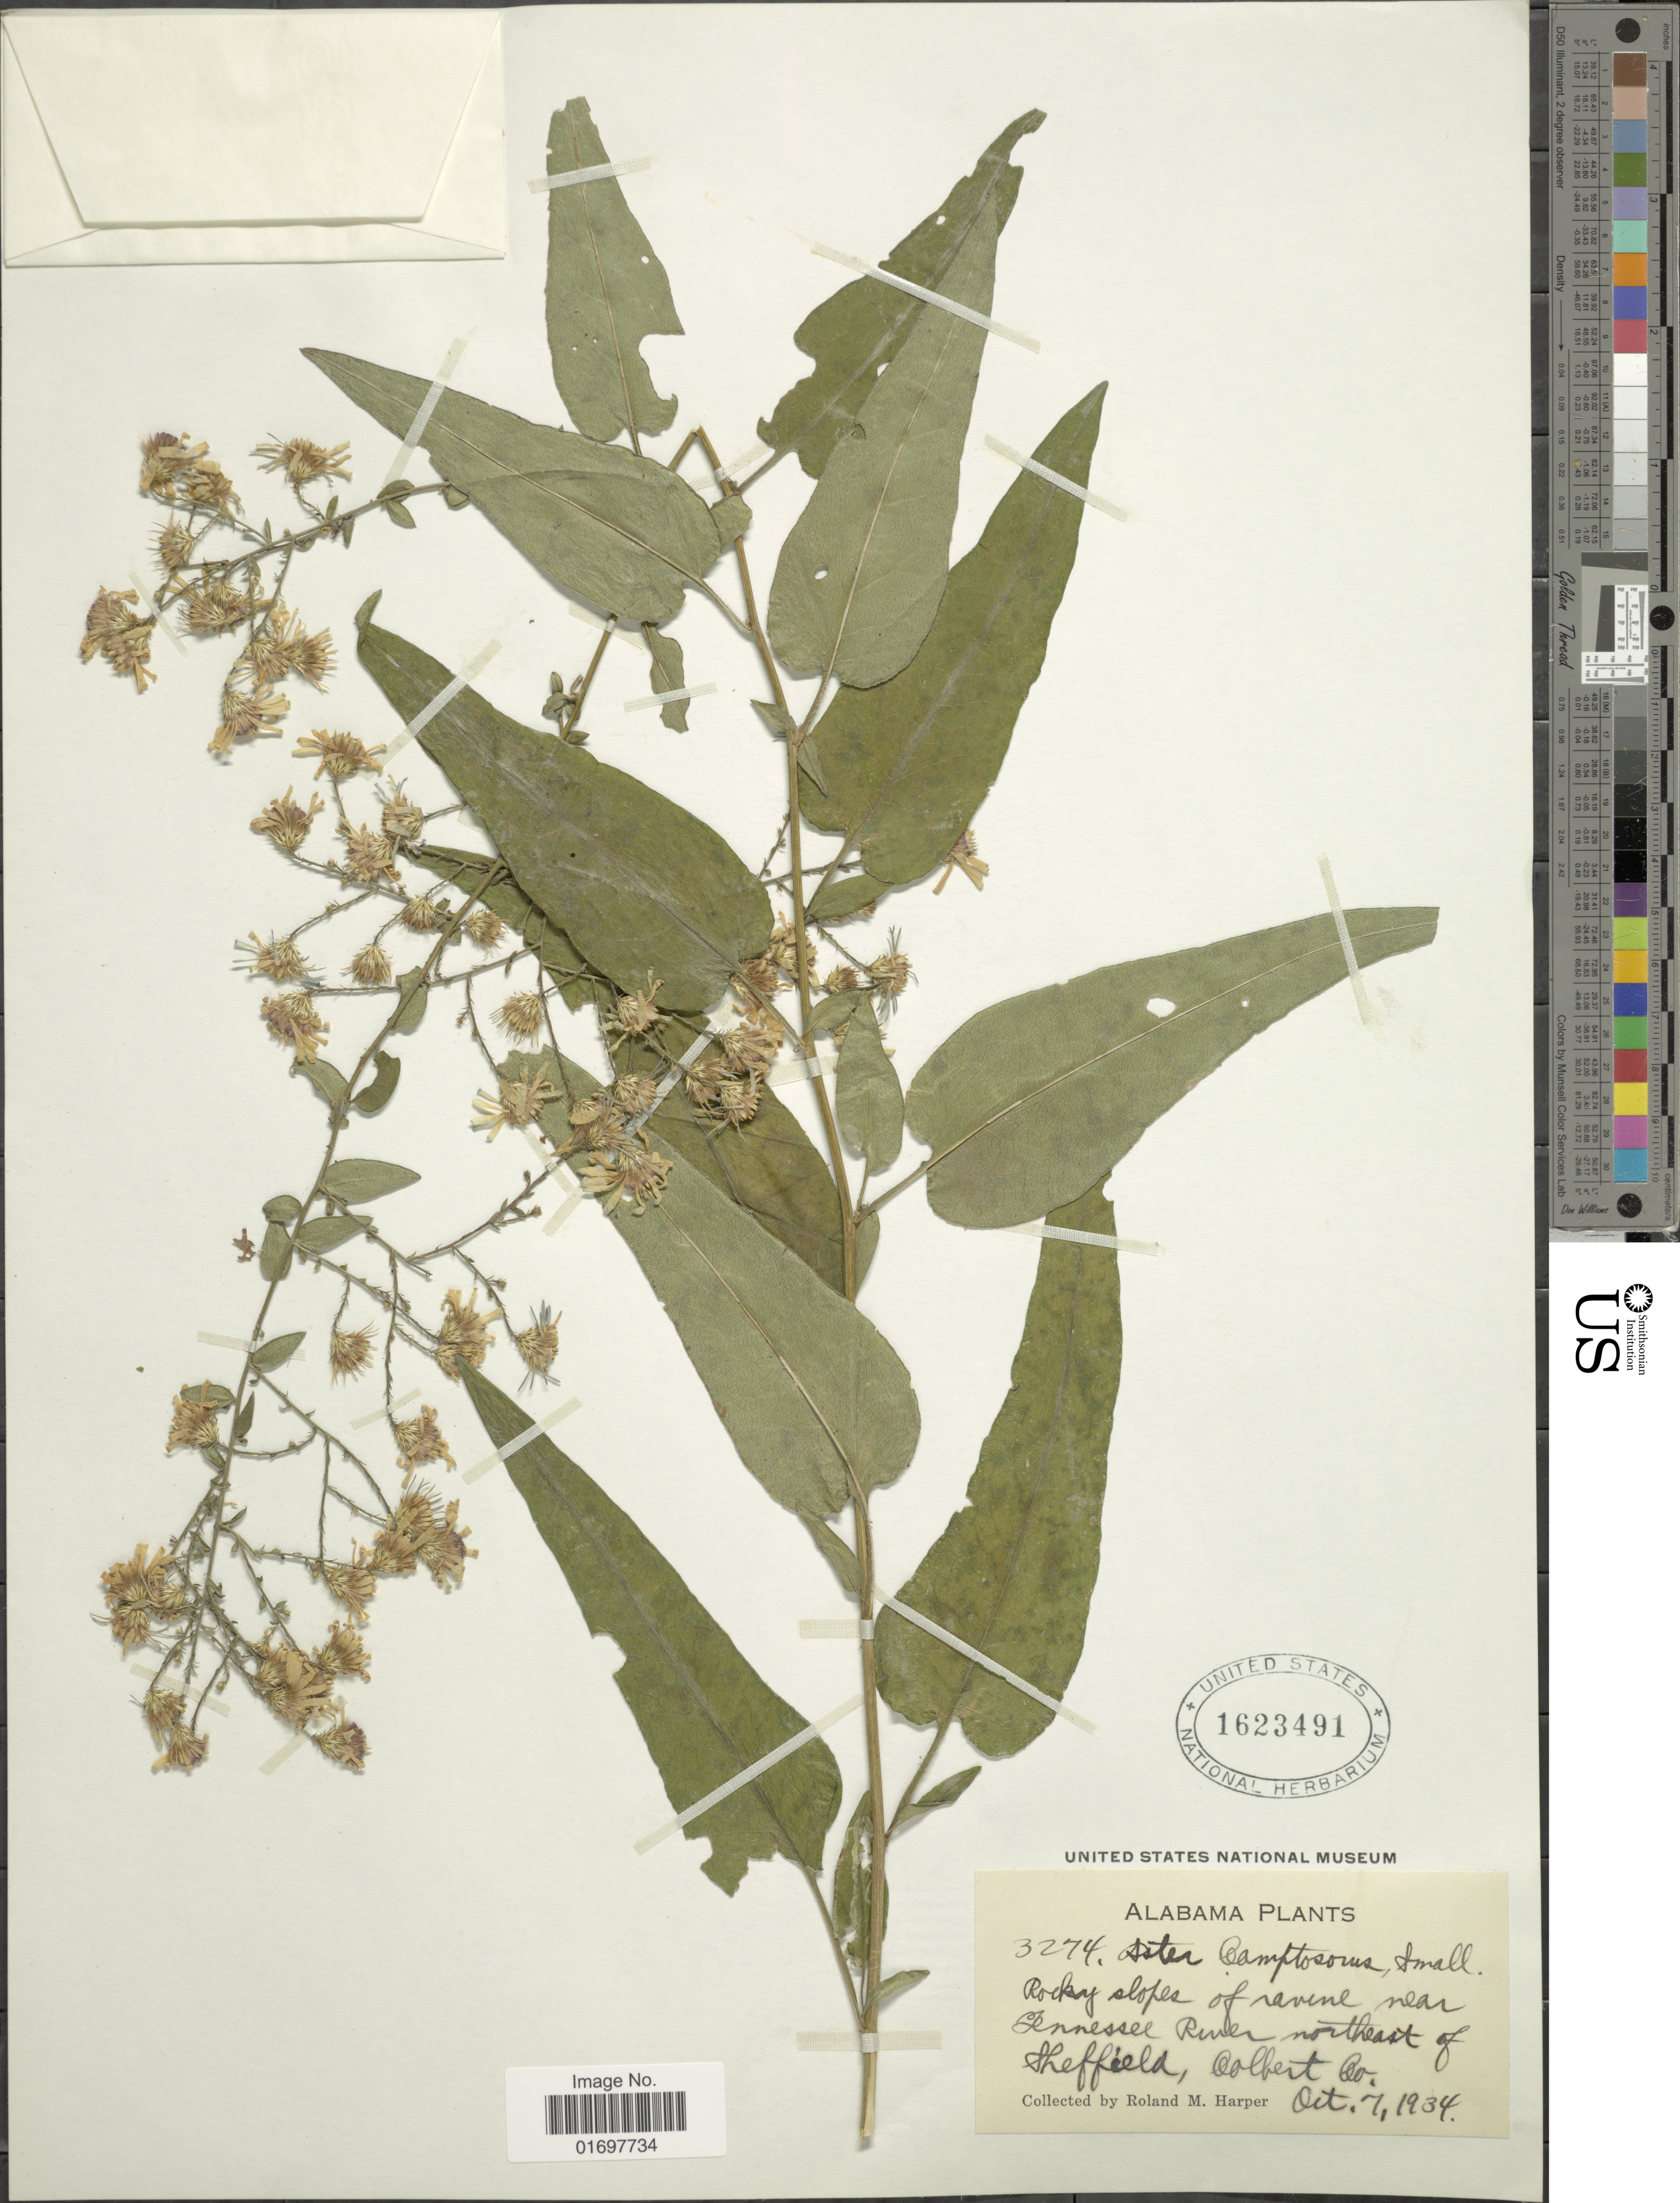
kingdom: Plantae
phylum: Tracheophyta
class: Magnoliopsida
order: Asterales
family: Asteraceae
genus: Symphyotrichum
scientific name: Symphyotrichum shortii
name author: (Lindl.) G.L. Nesom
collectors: R. M. Harper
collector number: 3274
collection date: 1934-01-07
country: United States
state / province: Alabama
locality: Alabama, Rocky slopes of ravine near Tennessee River, northeast of Sheffield, Colbert Co.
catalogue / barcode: US 1623491